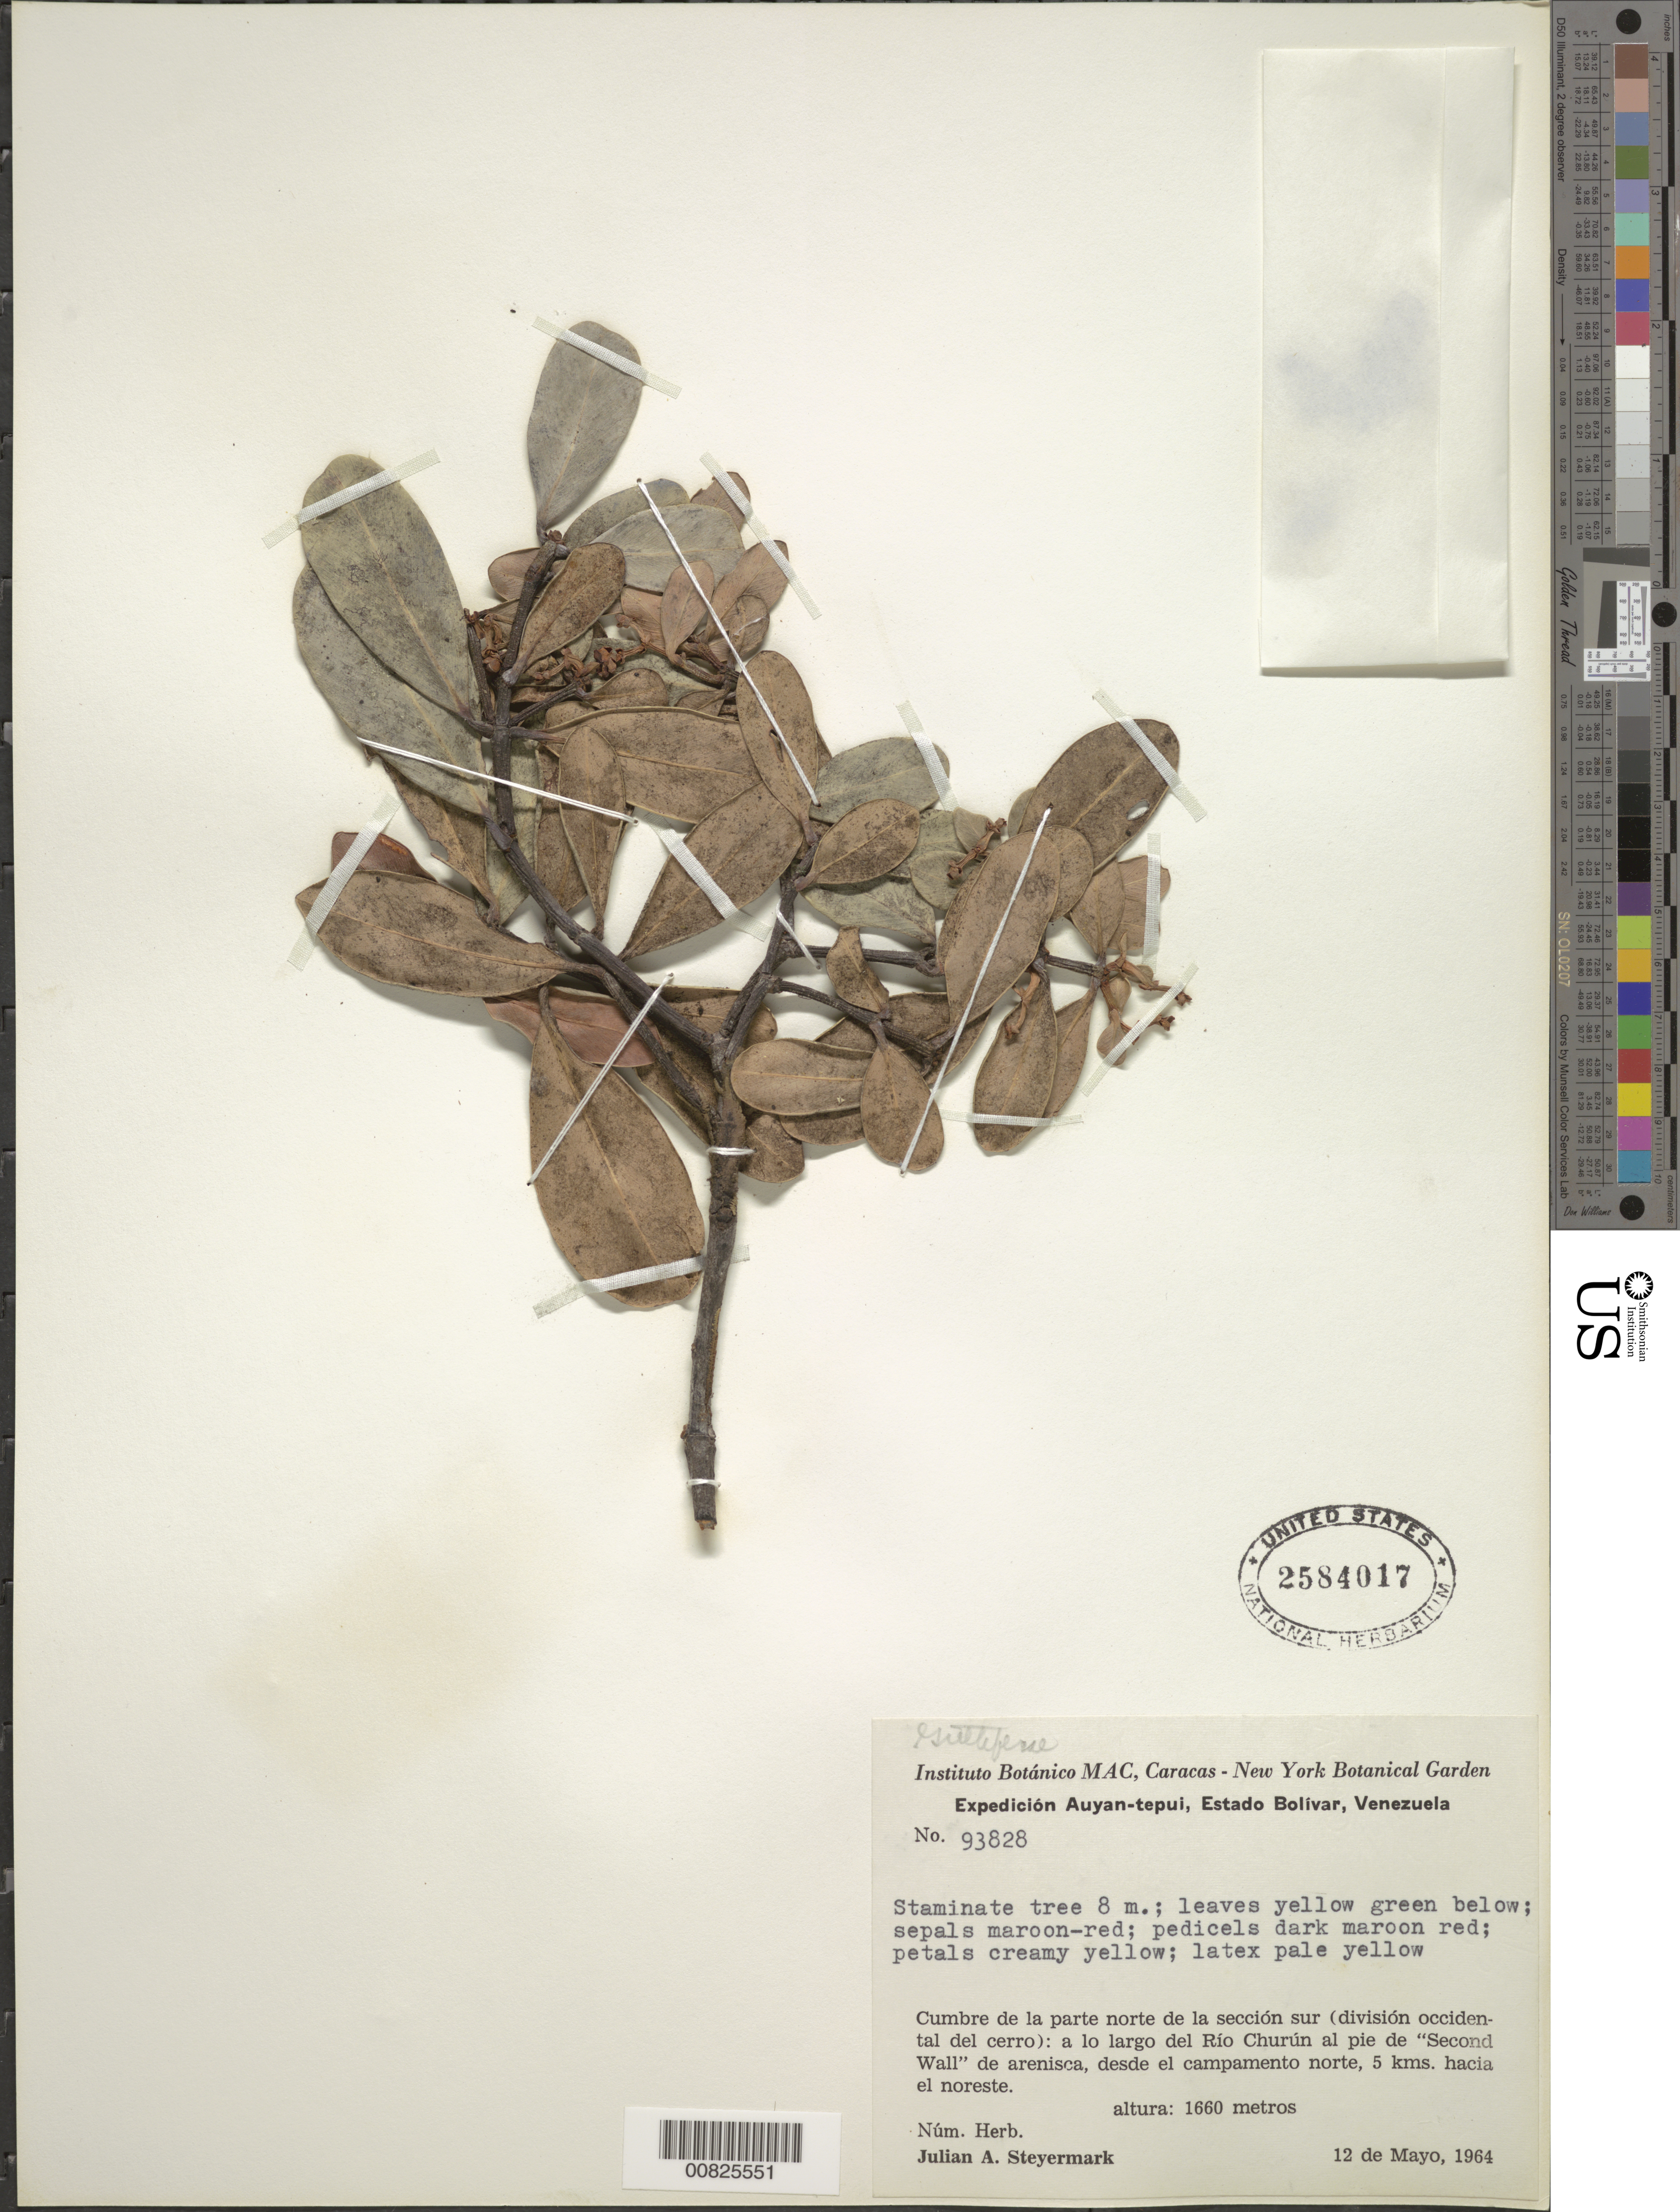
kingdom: Plantae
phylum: Tracheophyta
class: Magnoliopsida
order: Malpighiales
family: Clusiaceae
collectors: J. Steyermark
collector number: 93828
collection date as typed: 12-May-64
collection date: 1964-05-12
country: Venezuela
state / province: Bolívar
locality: Auyan-tepuí, Río Churún, de la parte norte de la sección sur (división occidental del cerro); a lo largo del Río Churún al pie de "Second Wall" desde el campamento norte, 5 km hacia el noreste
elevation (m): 1660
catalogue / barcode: US 2584017